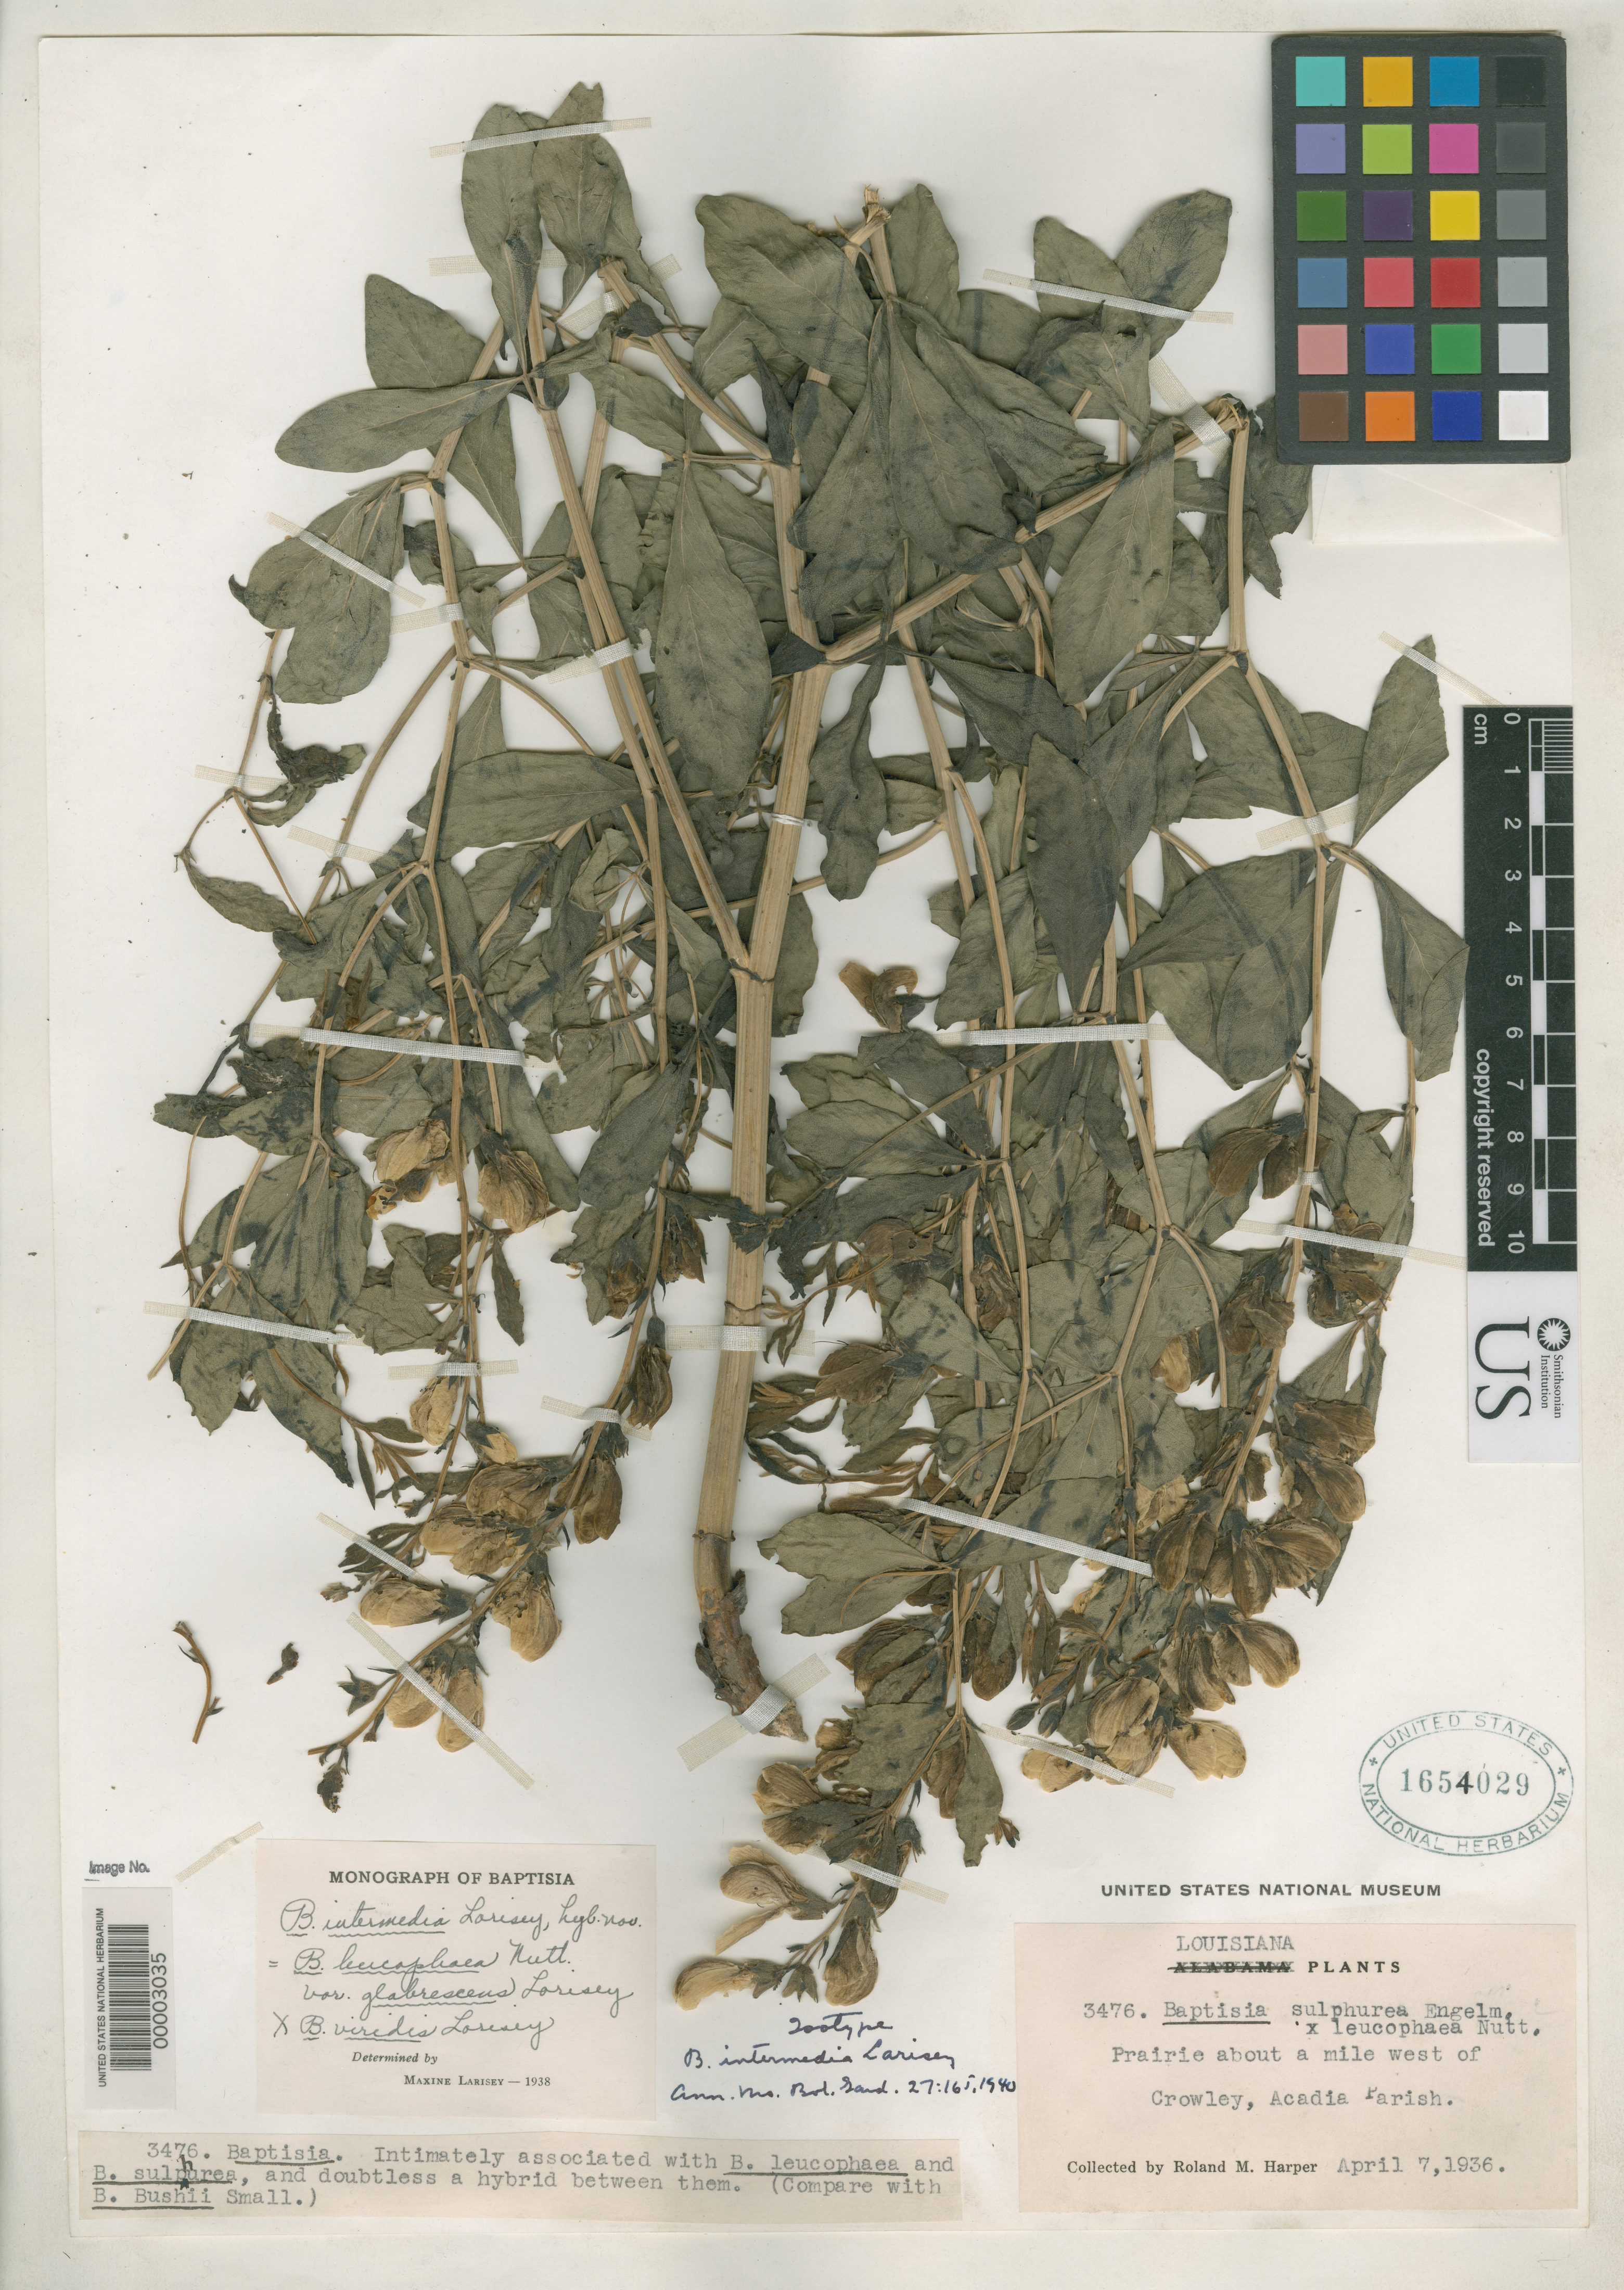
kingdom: Plantae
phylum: Tracheophyta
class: Magnoliopsida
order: Fabales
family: Fabaceae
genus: Baptisia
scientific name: Baptisia x intermedia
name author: Larisey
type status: Isotype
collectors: R. M. Harper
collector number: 3476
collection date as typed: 07 Apr 1936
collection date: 1936-04-07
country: United States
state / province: Louisiana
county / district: Acadia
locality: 1 mi W of Crawley.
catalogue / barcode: US 1654029